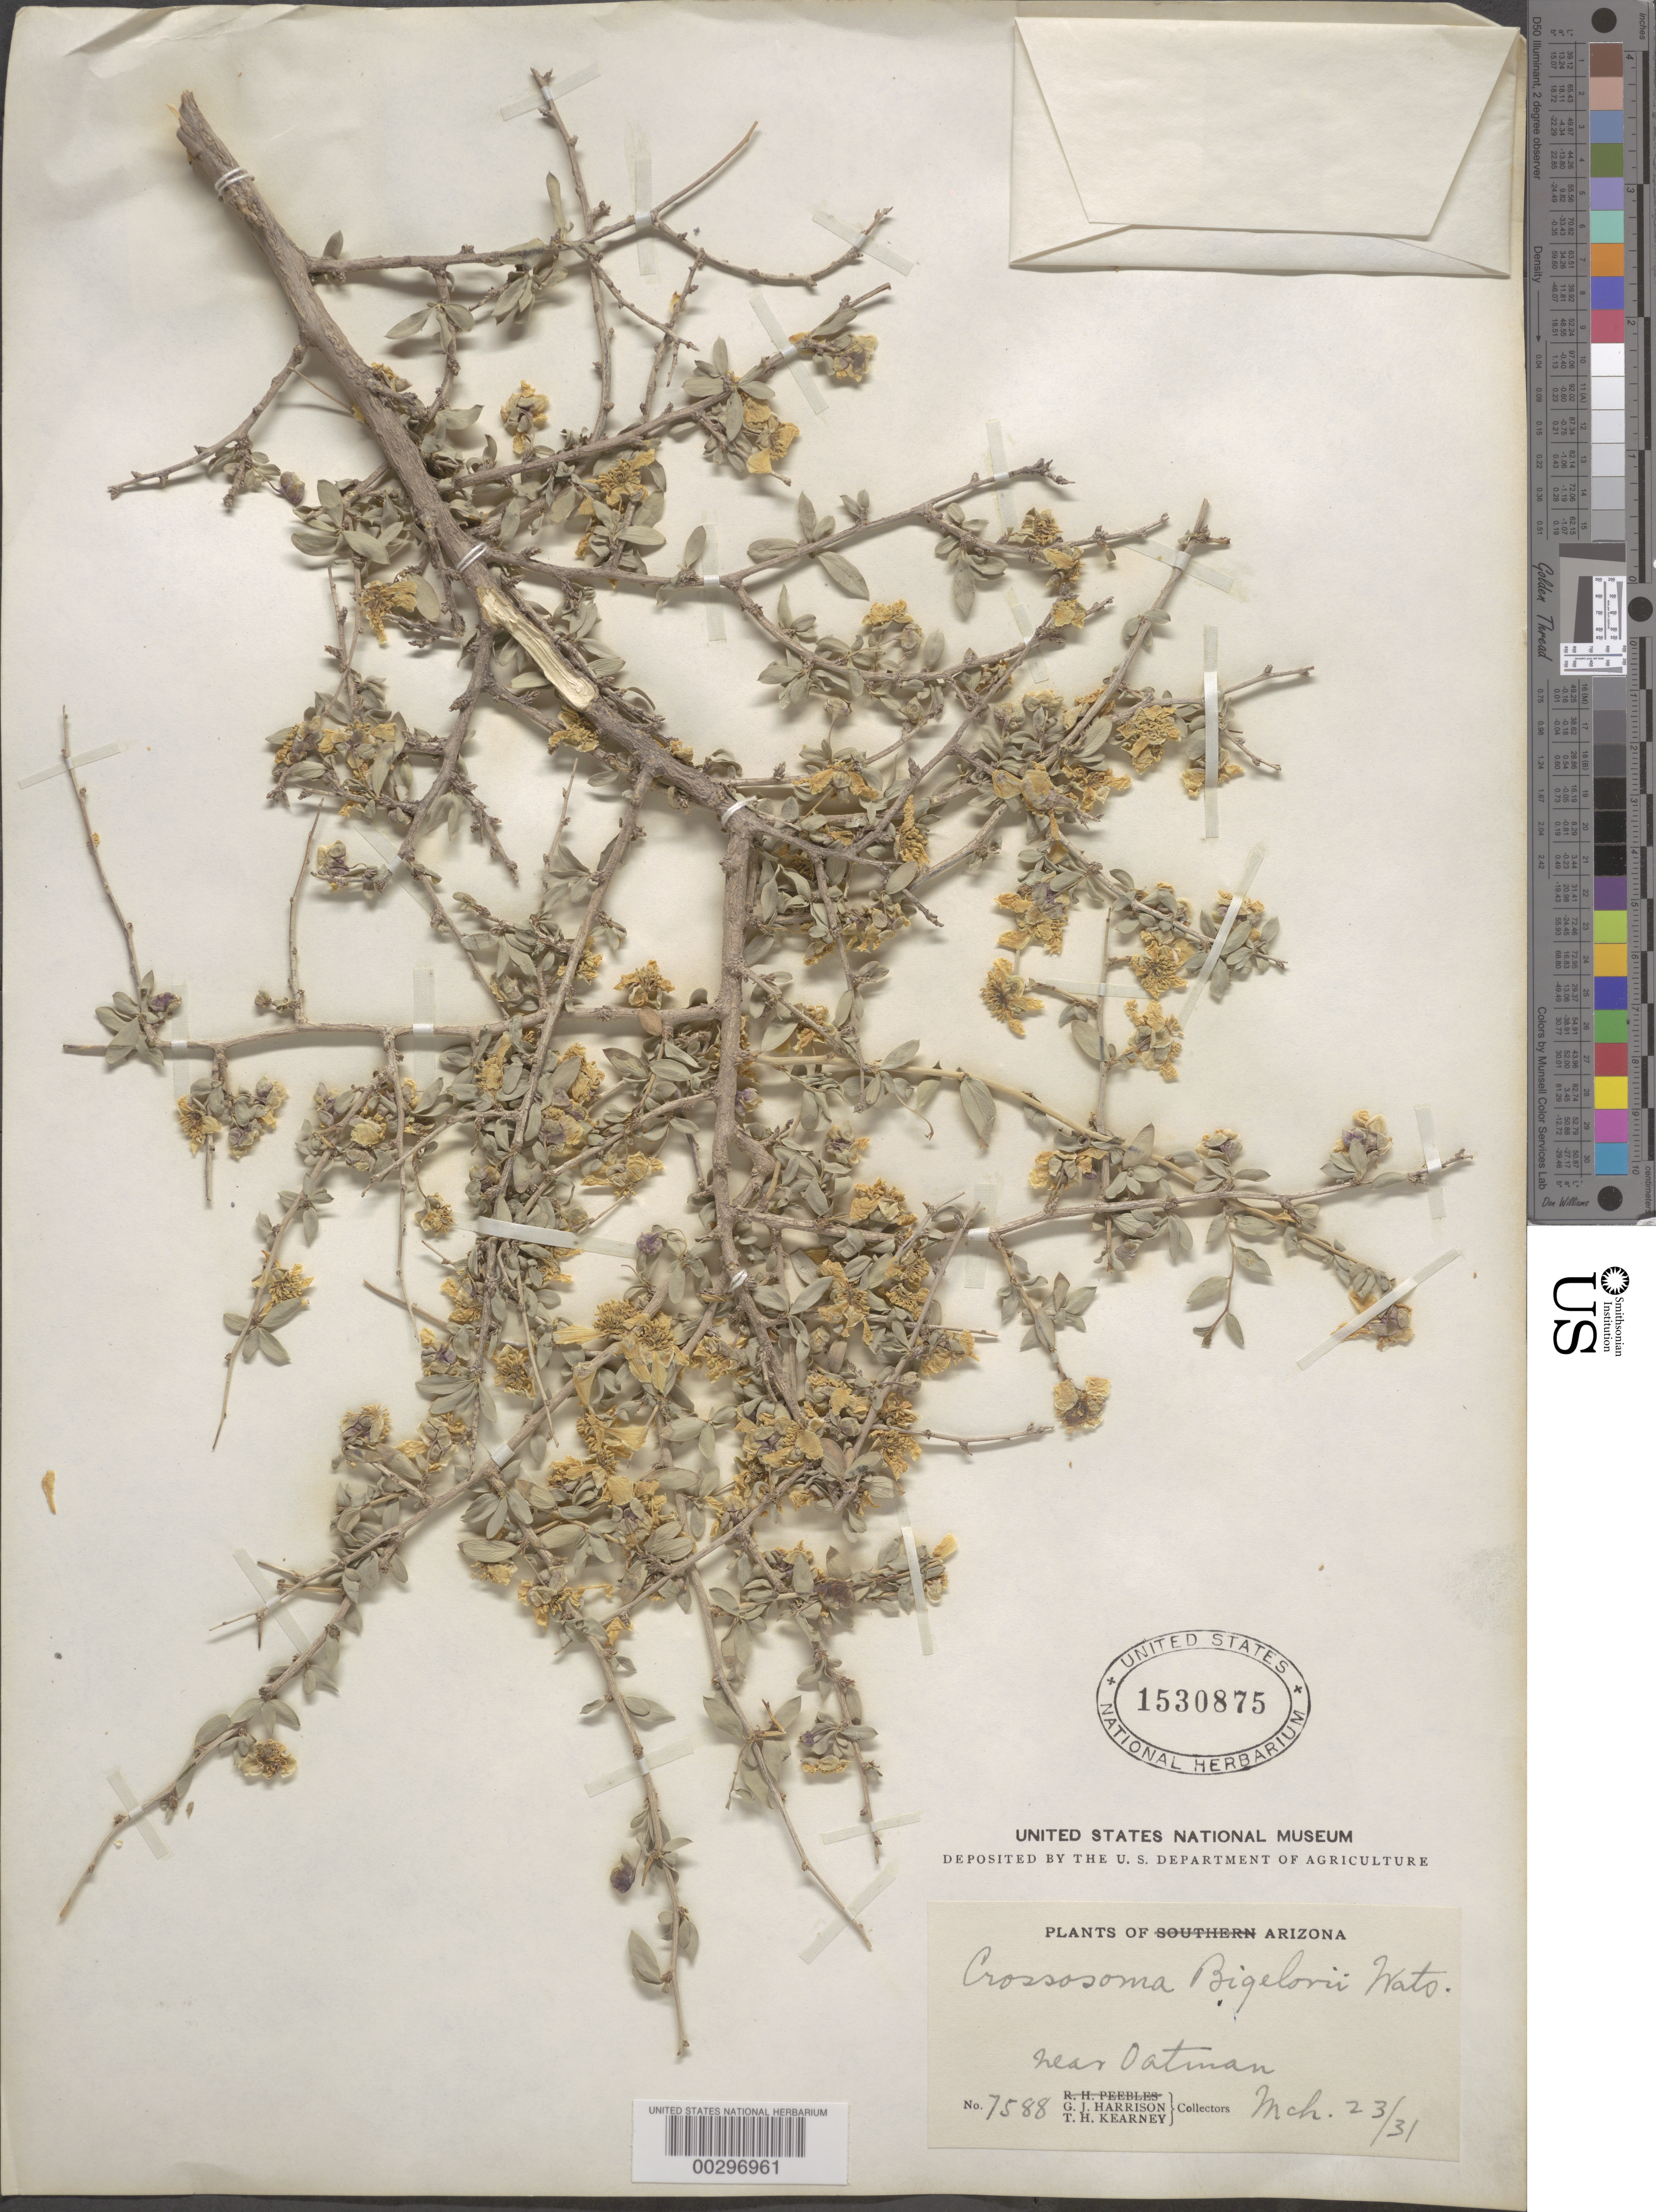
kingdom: Plantae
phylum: Tracheophyta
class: Magnoliopsida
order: Crossosomatales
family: Crossosomataceae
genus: Crossosoma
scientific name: Crossosoma bigelovii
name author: S. Watson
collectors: G. J. Harrison & T. H. Kearney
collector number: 7588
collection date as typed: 23 Mar 1931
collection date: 1931-03-23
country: United States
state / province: Arizona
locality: Near oatman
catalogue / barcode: US 1530875